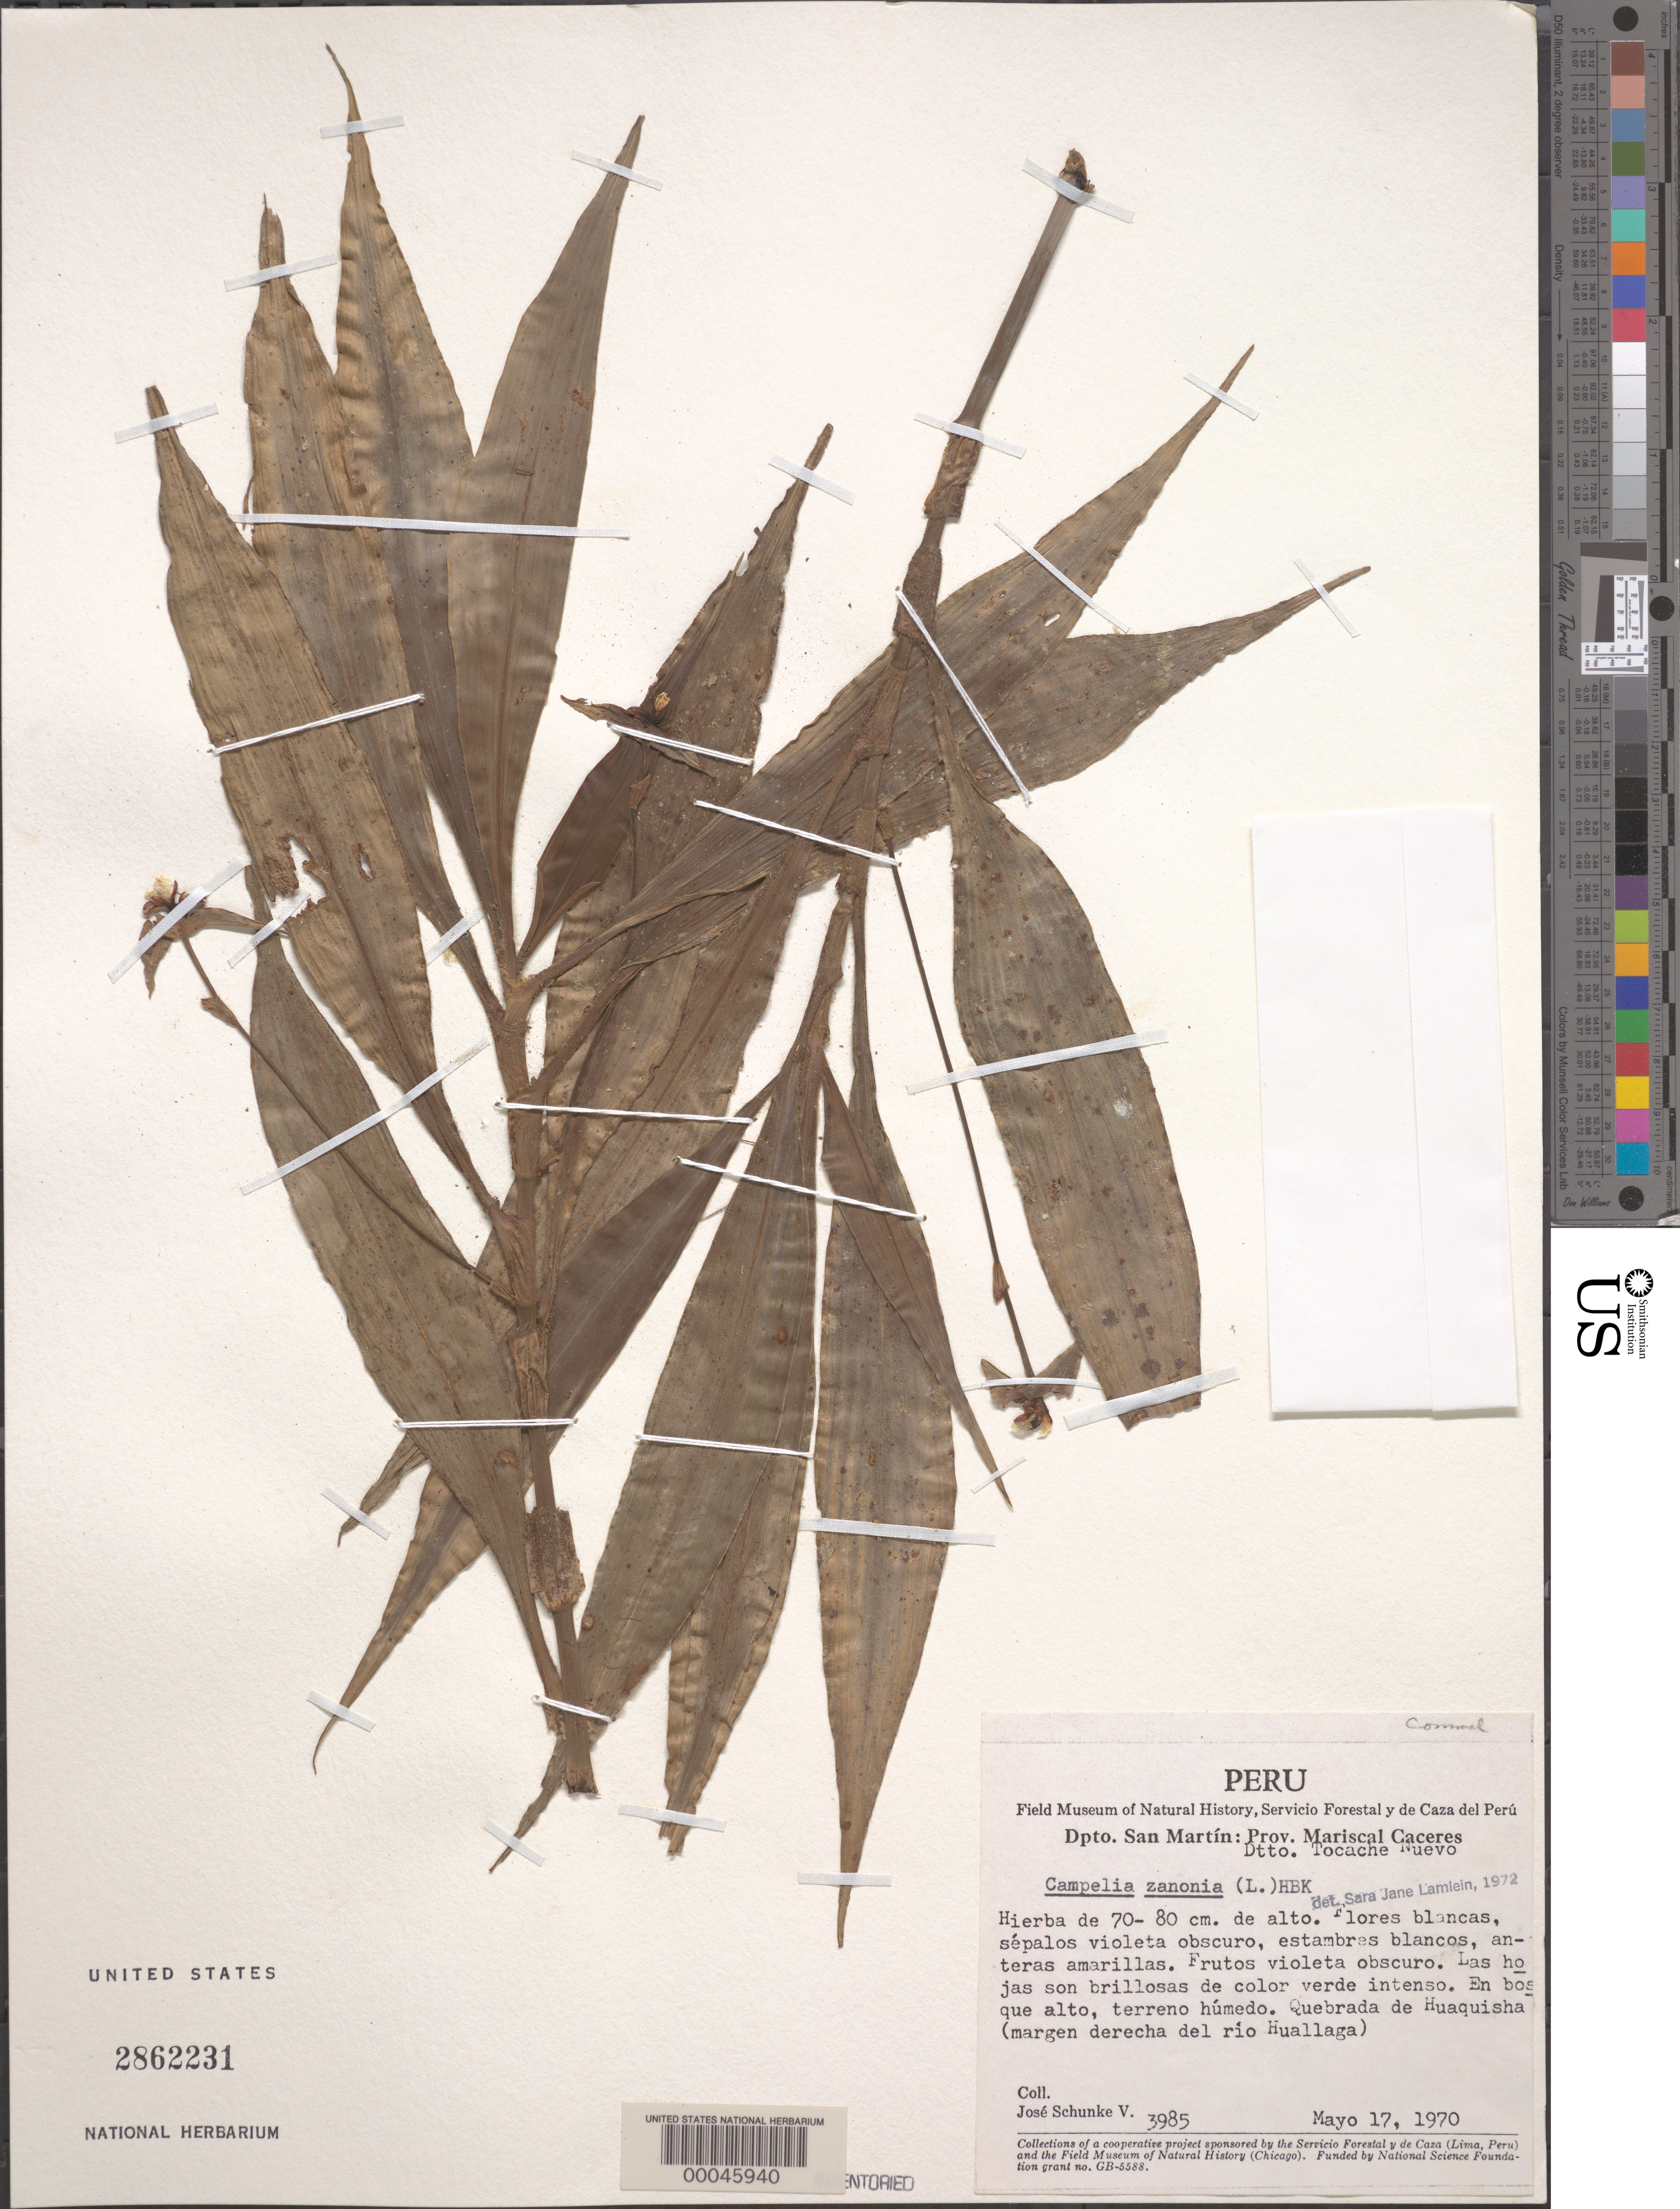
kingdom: Plantae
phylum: Tracheophyta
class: Liliopsida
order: Commelinales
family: Commelinaceae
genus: Tradescantia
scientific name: Tradescantia zanonia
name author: (L.) Sw.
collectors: J. Schunke Vigo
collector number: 3985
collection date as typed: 17 May 1970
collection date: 1970-05-17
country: Peru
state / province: San Martín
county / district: Mariscal Cáceres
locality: Tocache nuevo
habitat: Forest riverbank, quebrada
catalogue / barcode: US 2862231